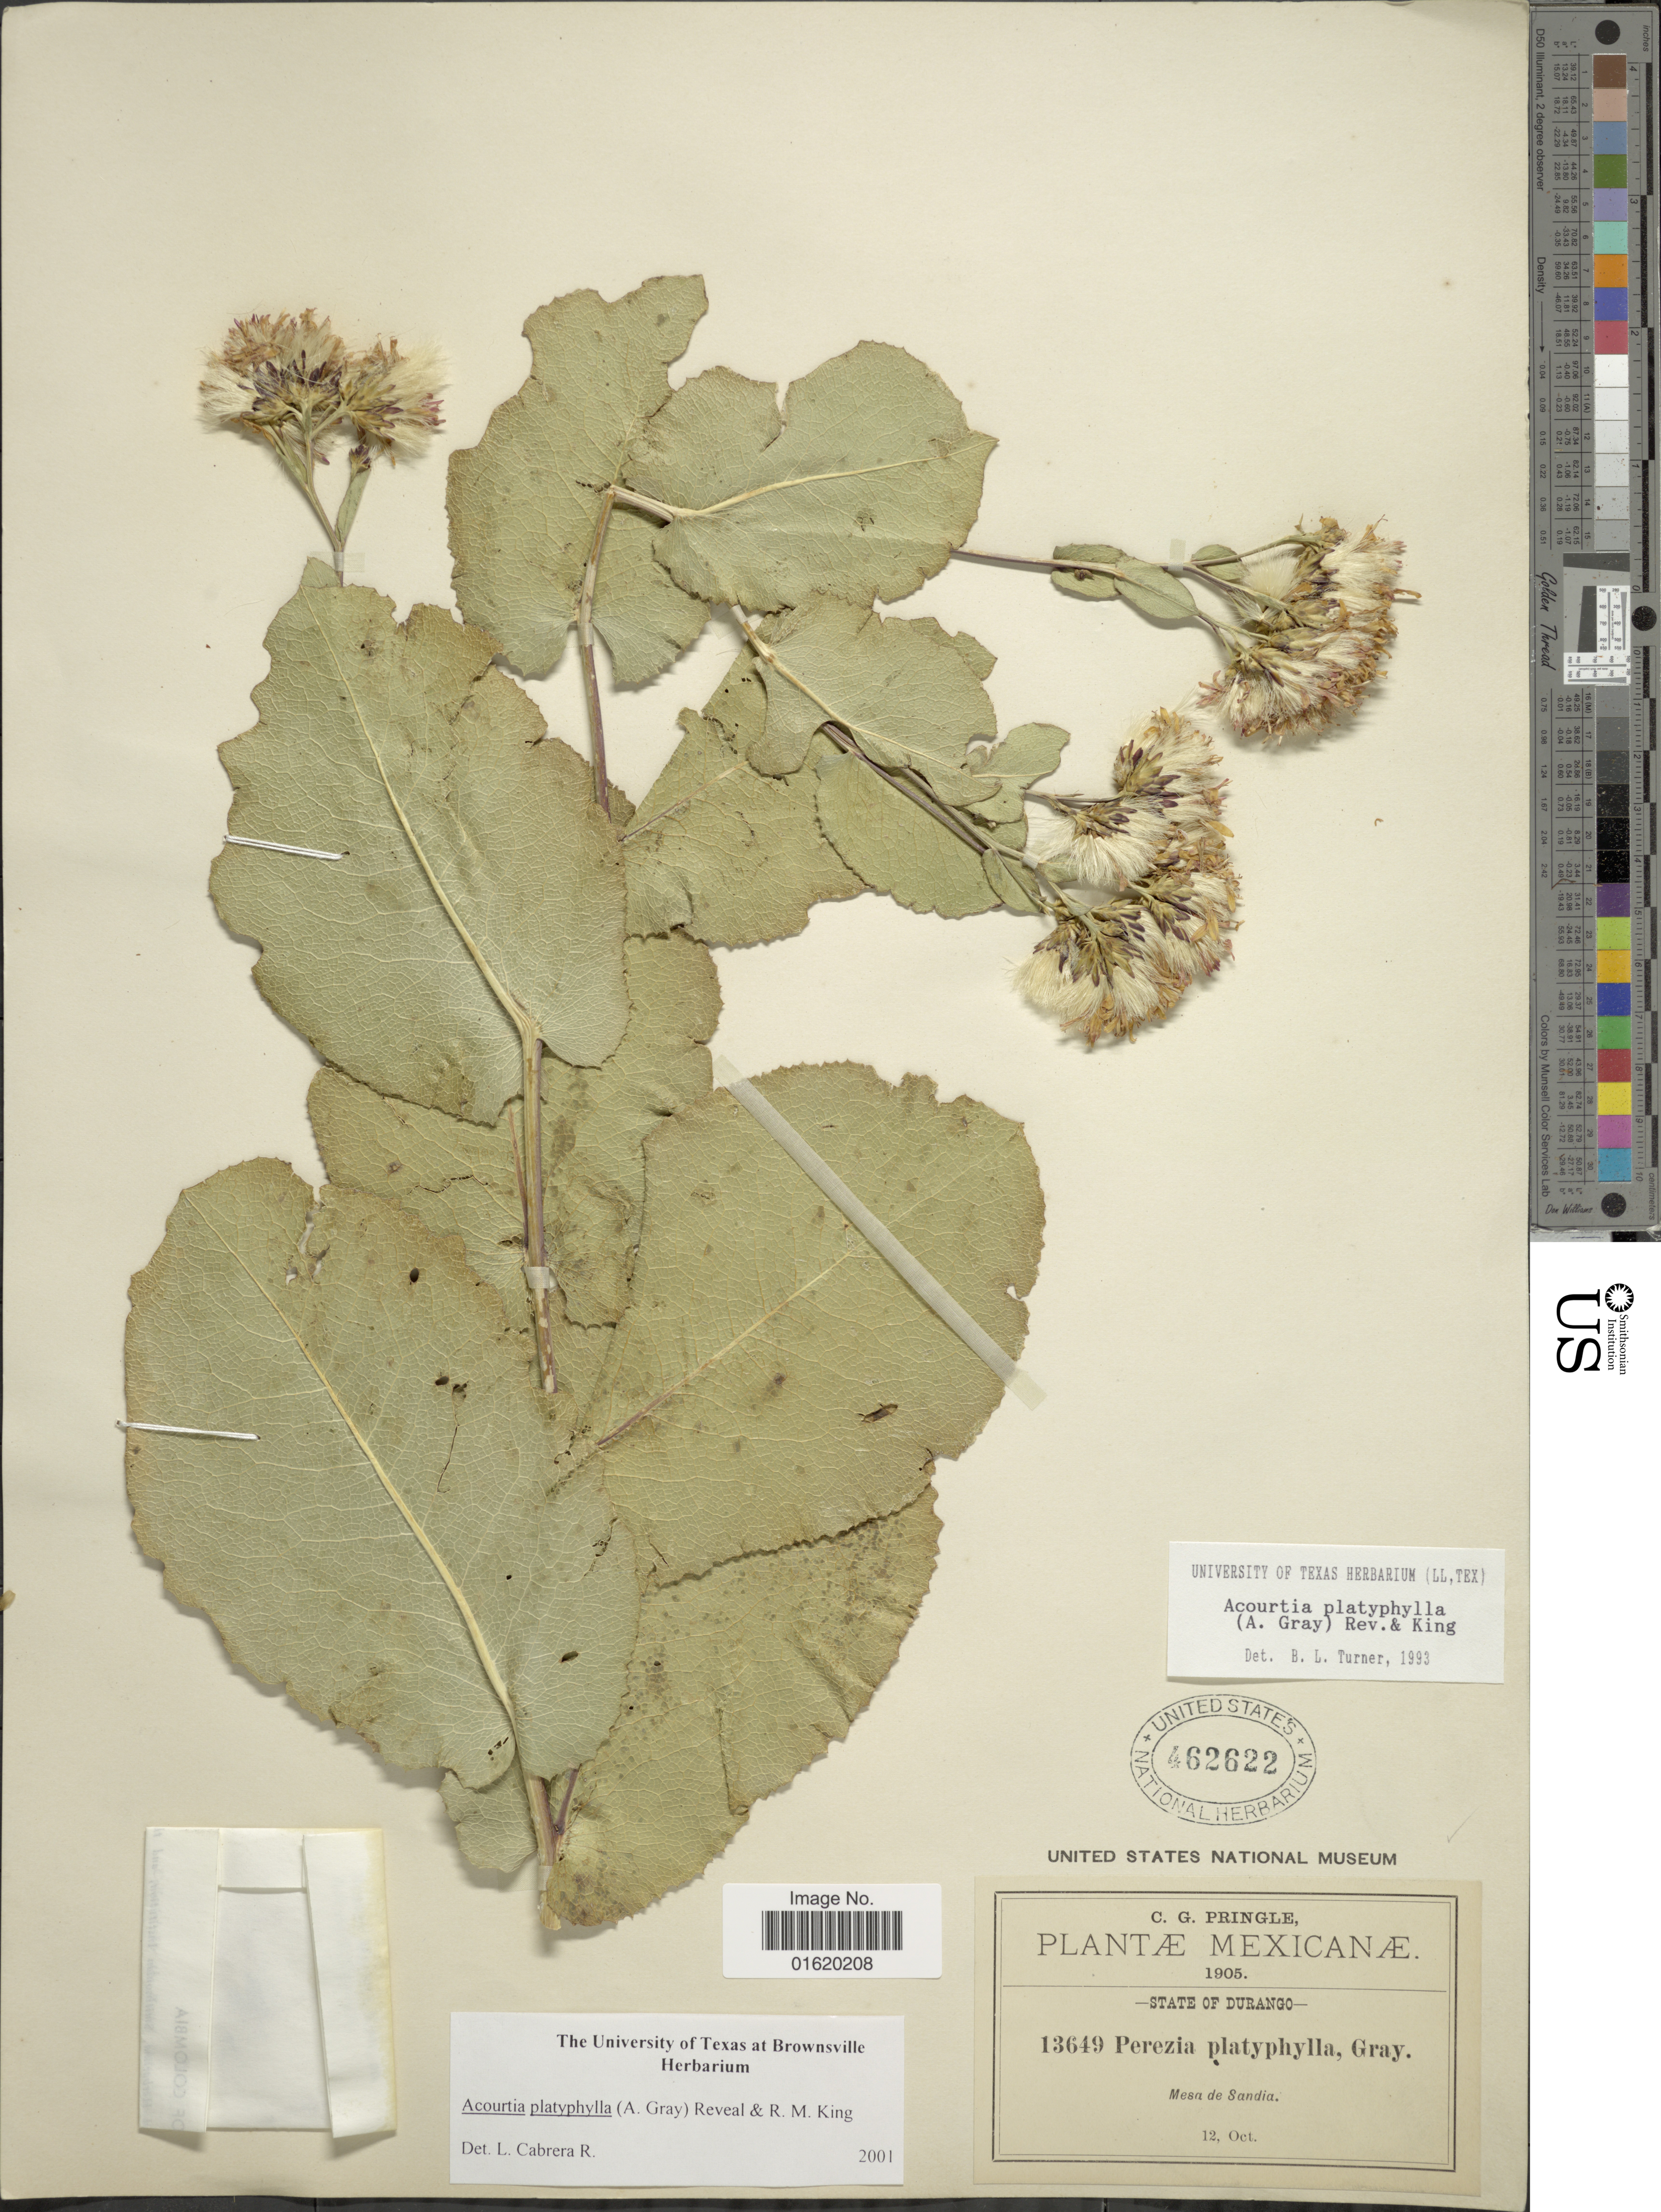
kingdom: Plantae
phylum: Tracheophyta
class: Magnoliopsida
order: Asterales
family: Asteraceae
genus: Acourtia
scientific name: Acourtia platyphylla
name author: (A. Gray) Reveal & R.M. King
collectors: C. G. Pringle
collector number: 13649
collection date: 1905-10-12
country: Mexico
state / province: Durango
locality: Mesa de Sandia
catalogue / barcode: US 462622